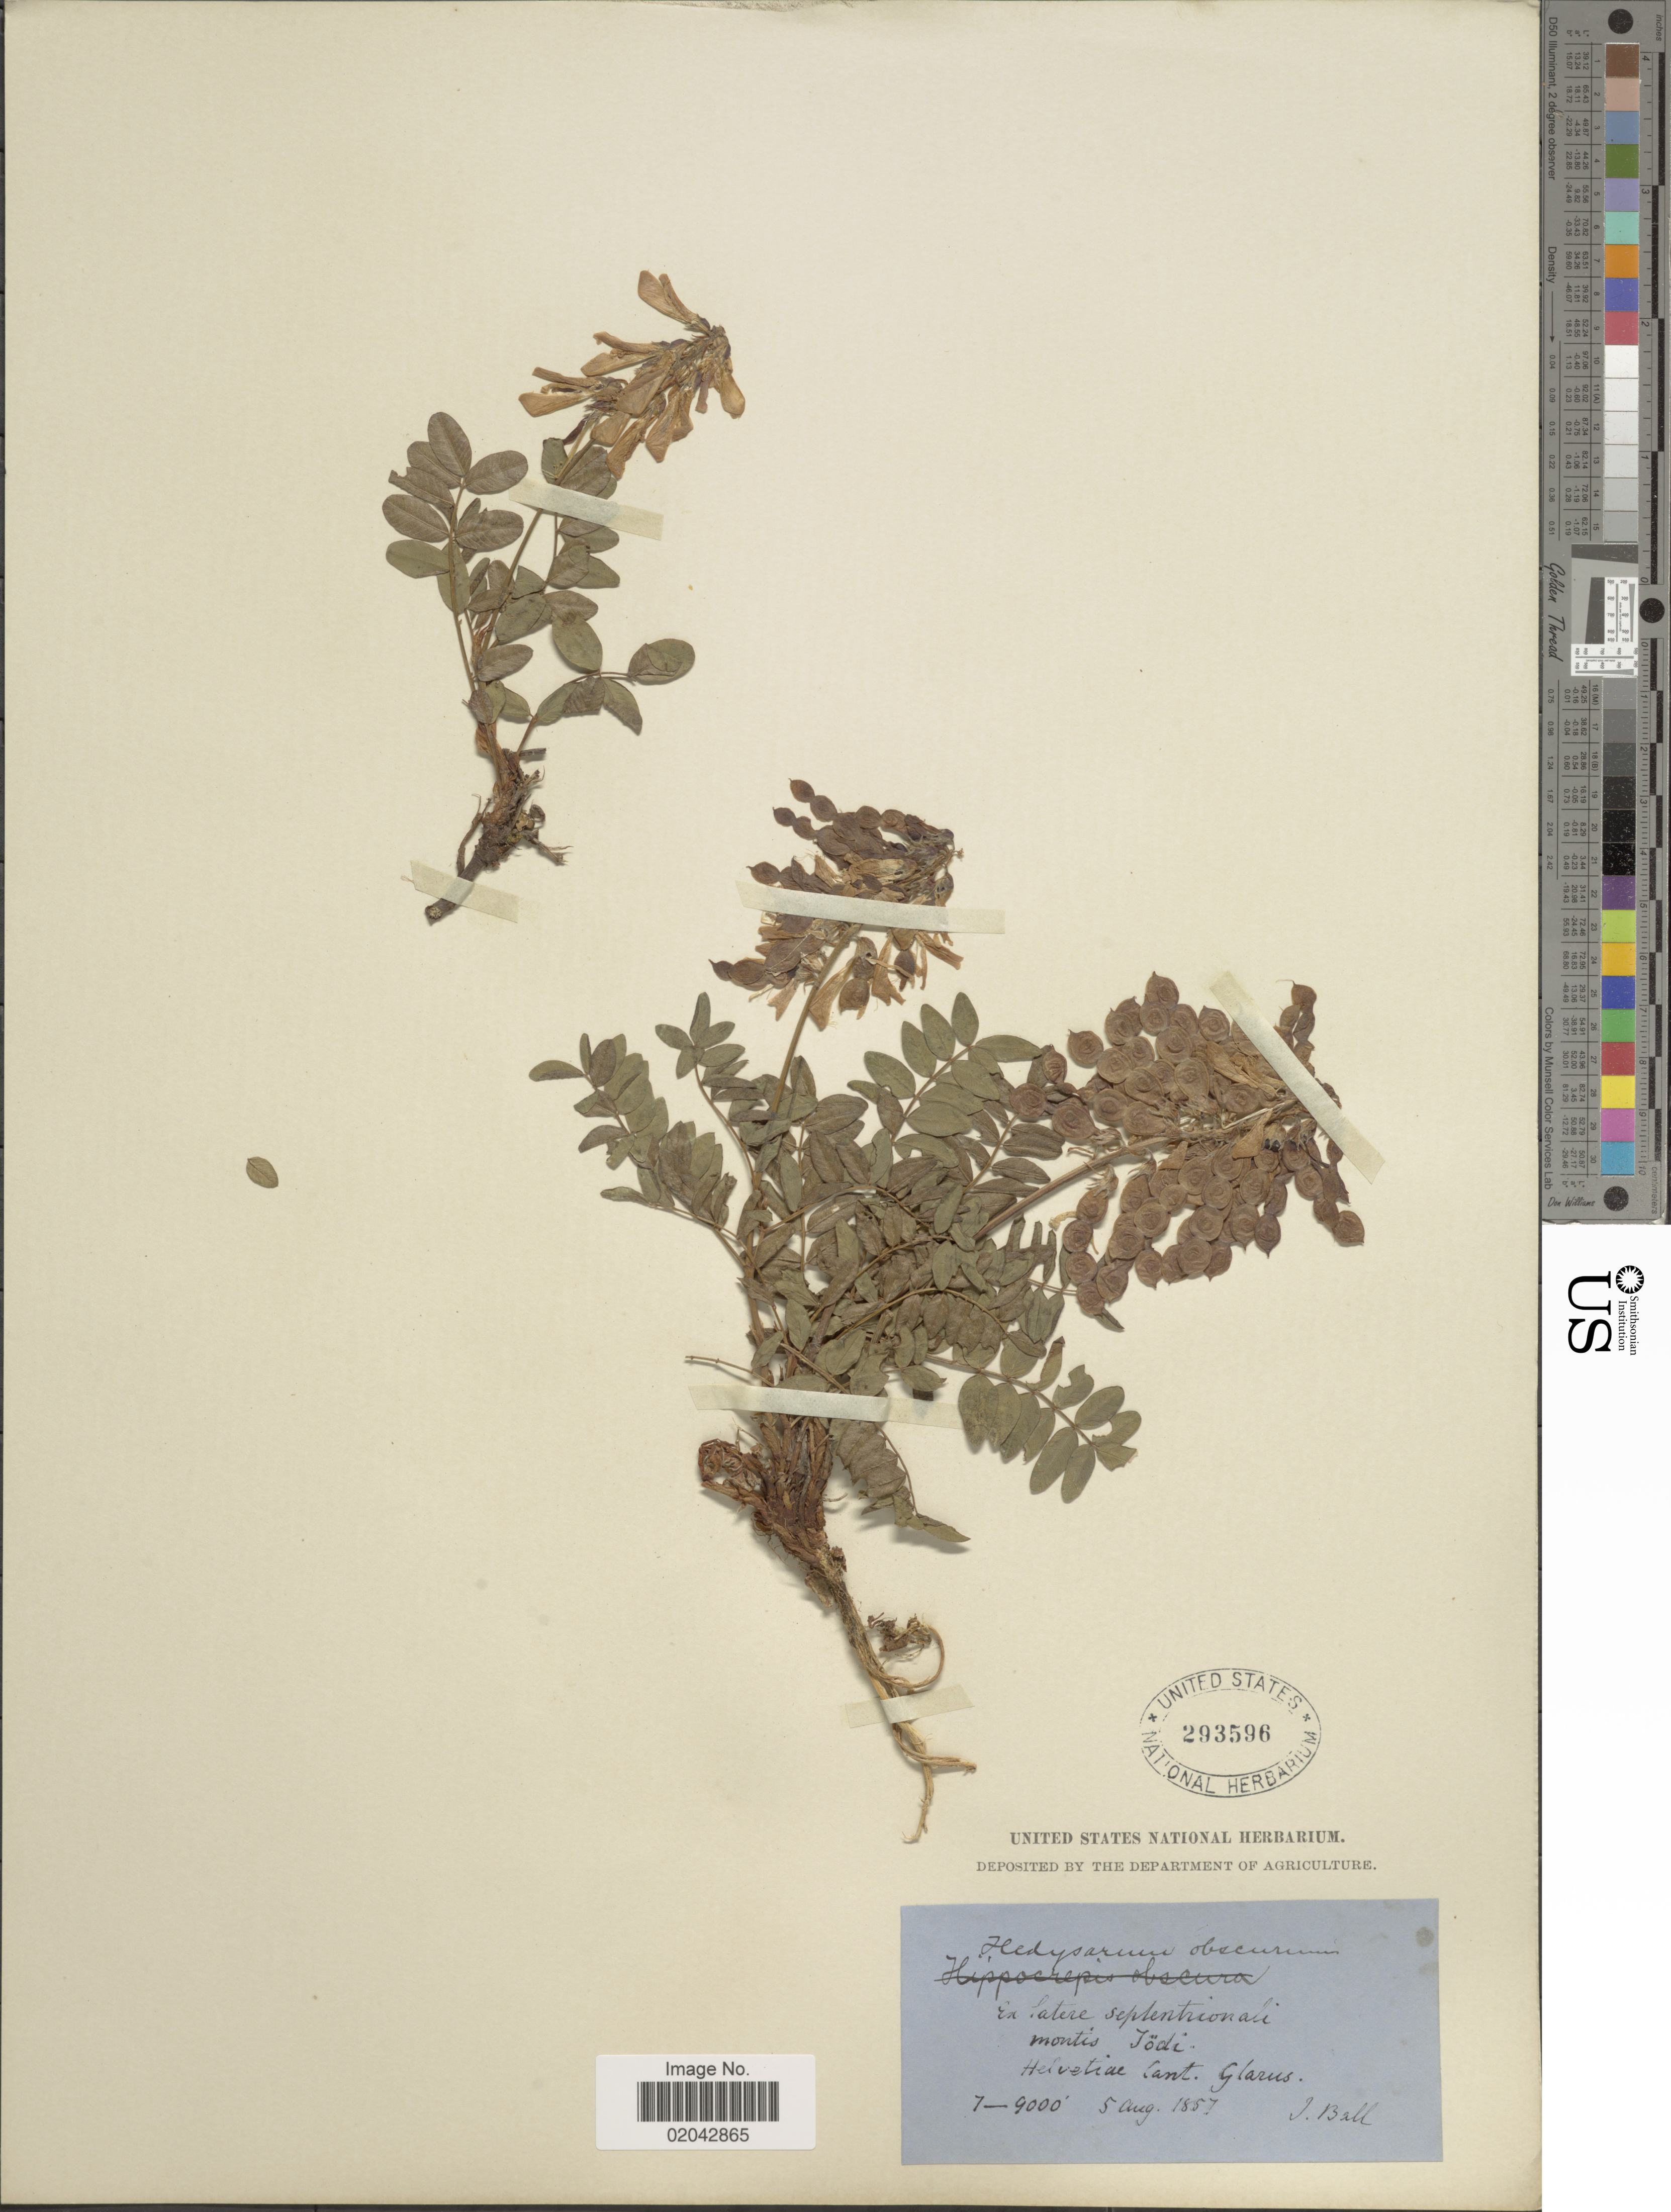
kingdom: Plantae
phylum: Tracheophyta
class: Magnoliopsida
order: Fabales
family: Fabaceae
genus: Hedysarum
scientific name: Hedysarum obscurum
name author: L.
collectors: J. Ball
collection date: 1857-08-05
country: Switzerland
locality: Ex latere seplentrionali Montis Tödi, helvetiae Cant. Glarus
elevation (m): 2134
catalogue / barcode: US 293596